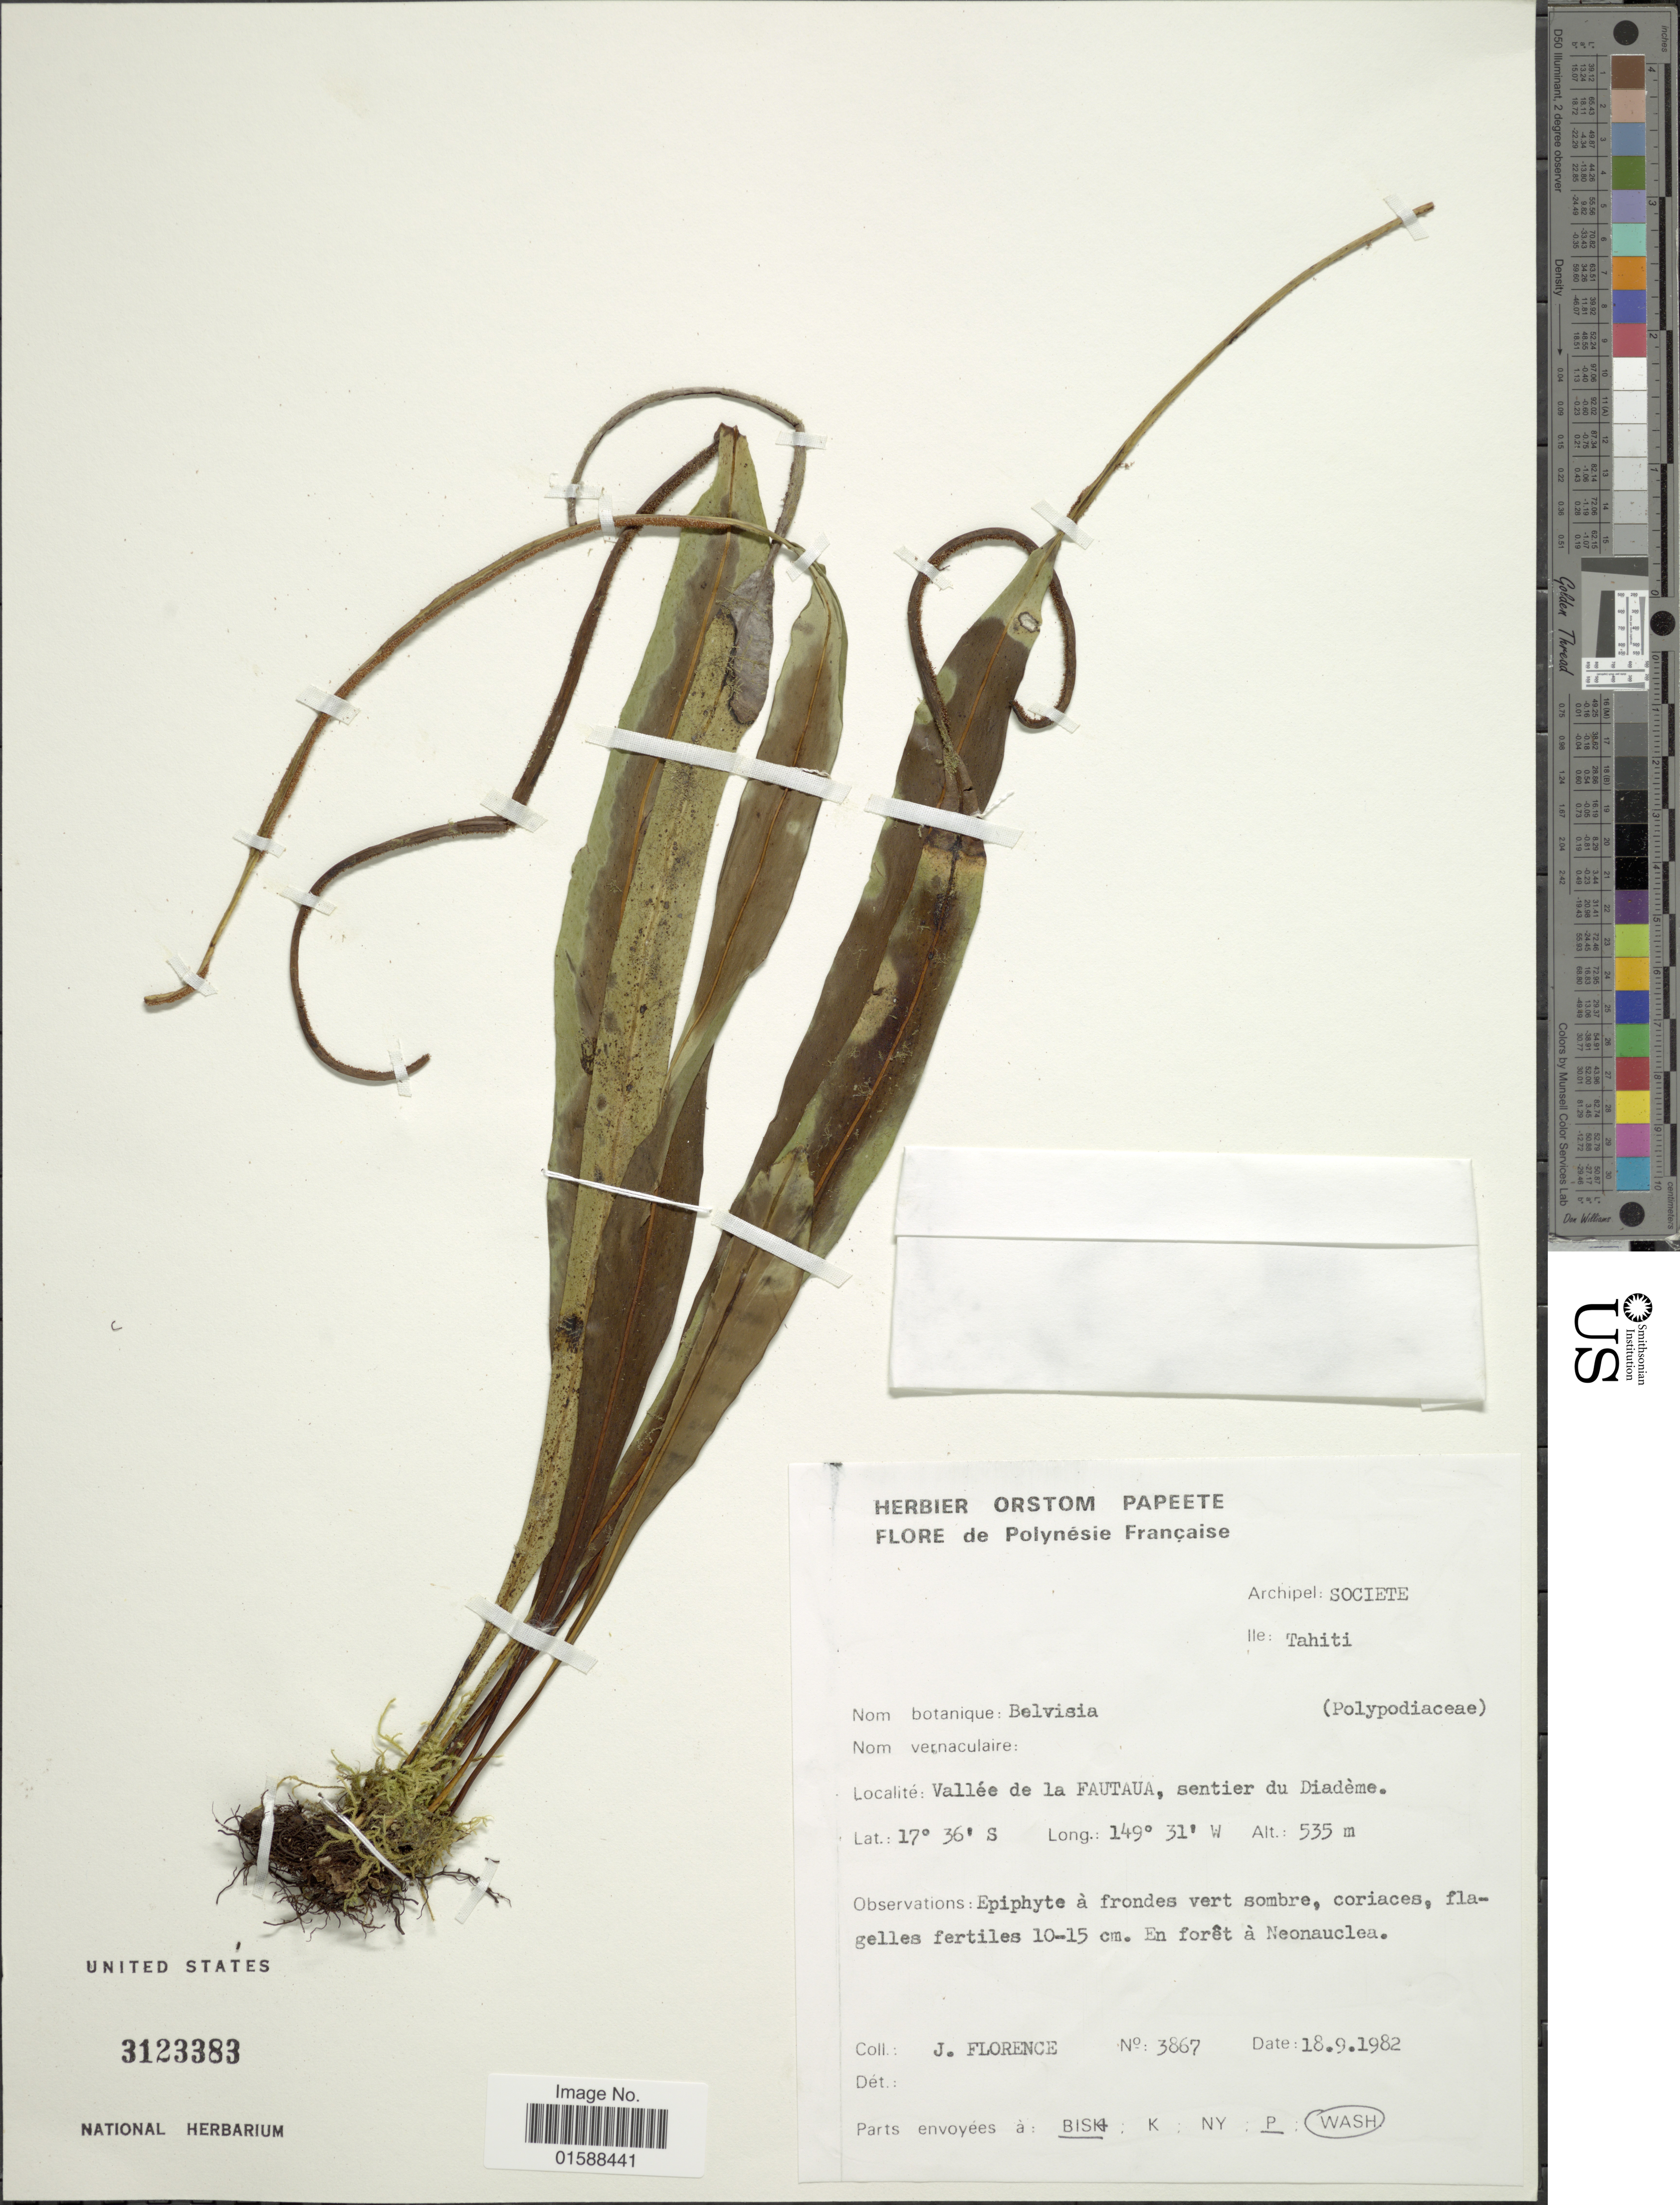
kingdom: Plantae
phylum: Tracheophyta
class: Polypodiopsida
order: Polypodiales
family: Polypodiaceae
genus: Lepisorus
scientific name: Lepisorus spicatus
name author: (L. f.) Li S. Wang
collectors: J. Florence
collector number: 3867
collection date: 1982-09-18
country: French Polynesia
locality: Archipel: Societe. Ile: Tahiti. Vallée de la Fautaua, sentier du Diadème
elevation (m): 535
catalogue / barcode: US 3123383